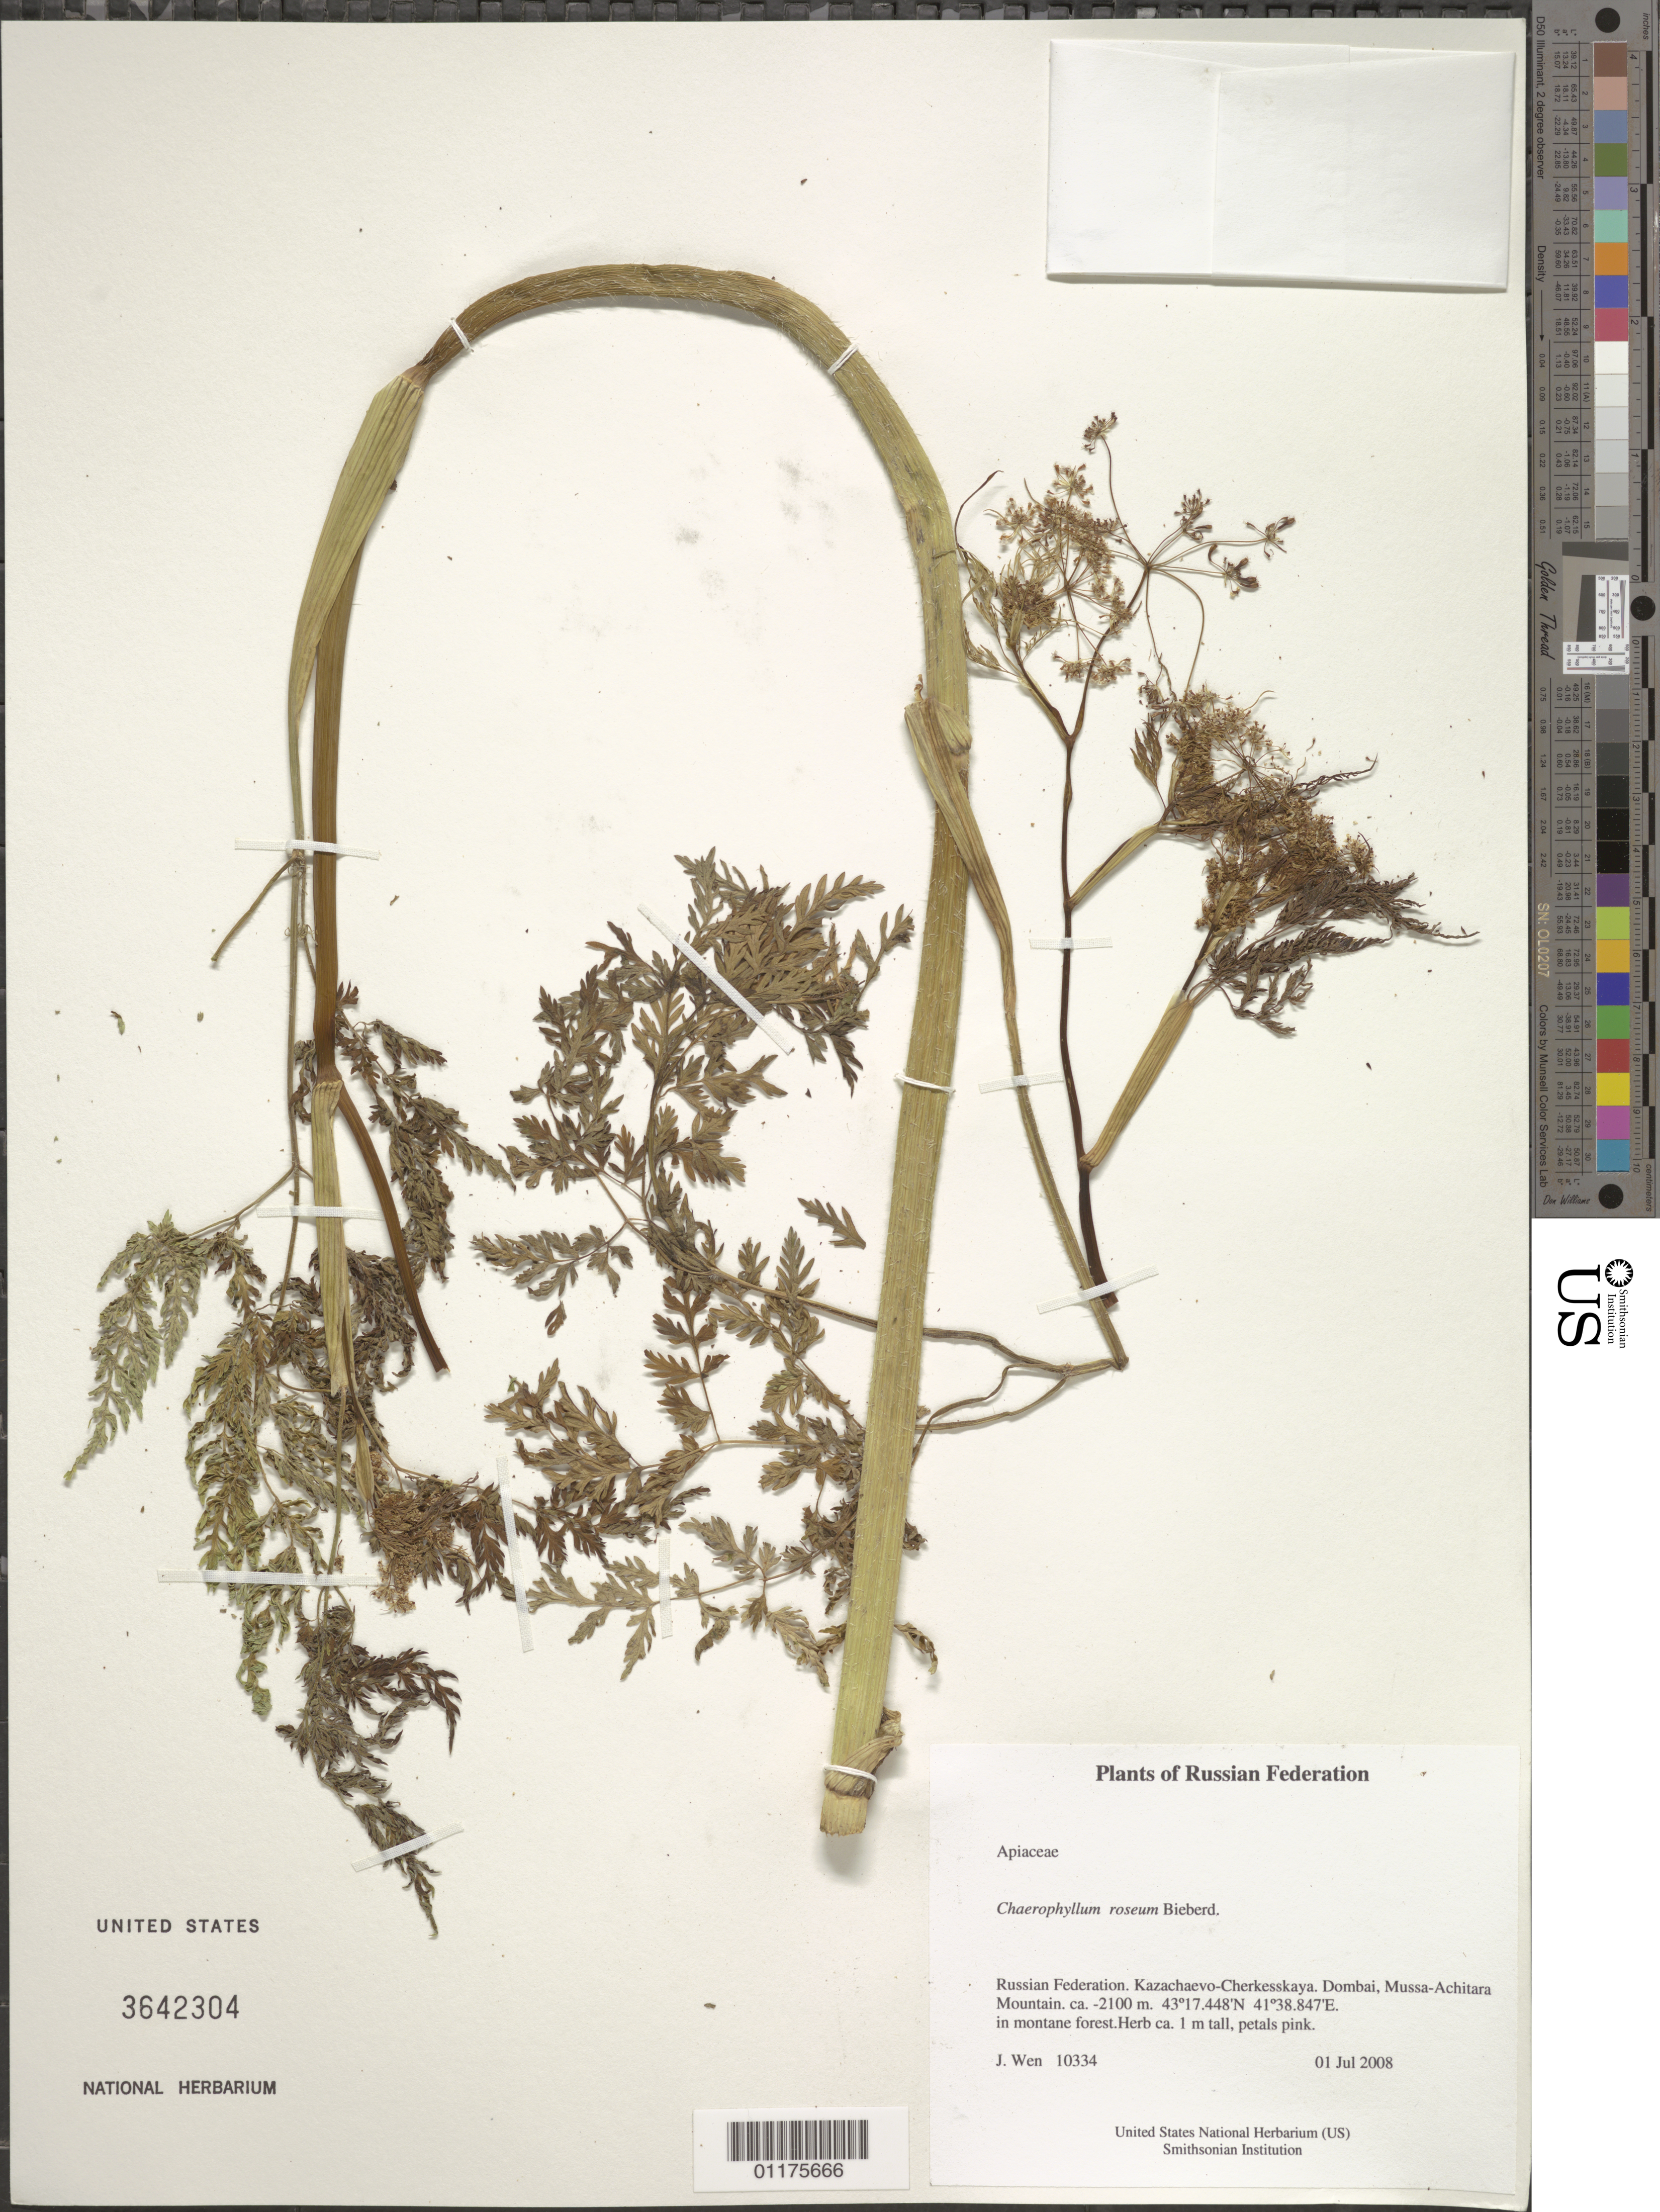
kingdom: Plantae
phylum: Tracheophyta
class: Magnoliopsida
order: Apiales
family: Apiaceae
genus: Chaerophyllum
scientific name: Chaerophyllum roseum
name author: Bieberd.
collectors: J. Wen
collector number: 10334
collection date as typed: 01 Jul 2008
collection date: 2008-07-01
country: Russian Federation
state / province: Karachay-Cherkess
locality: Dombai, Mussa-Achitara Mountain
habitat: In montane forest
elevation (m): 2100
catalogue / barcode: US 3654304